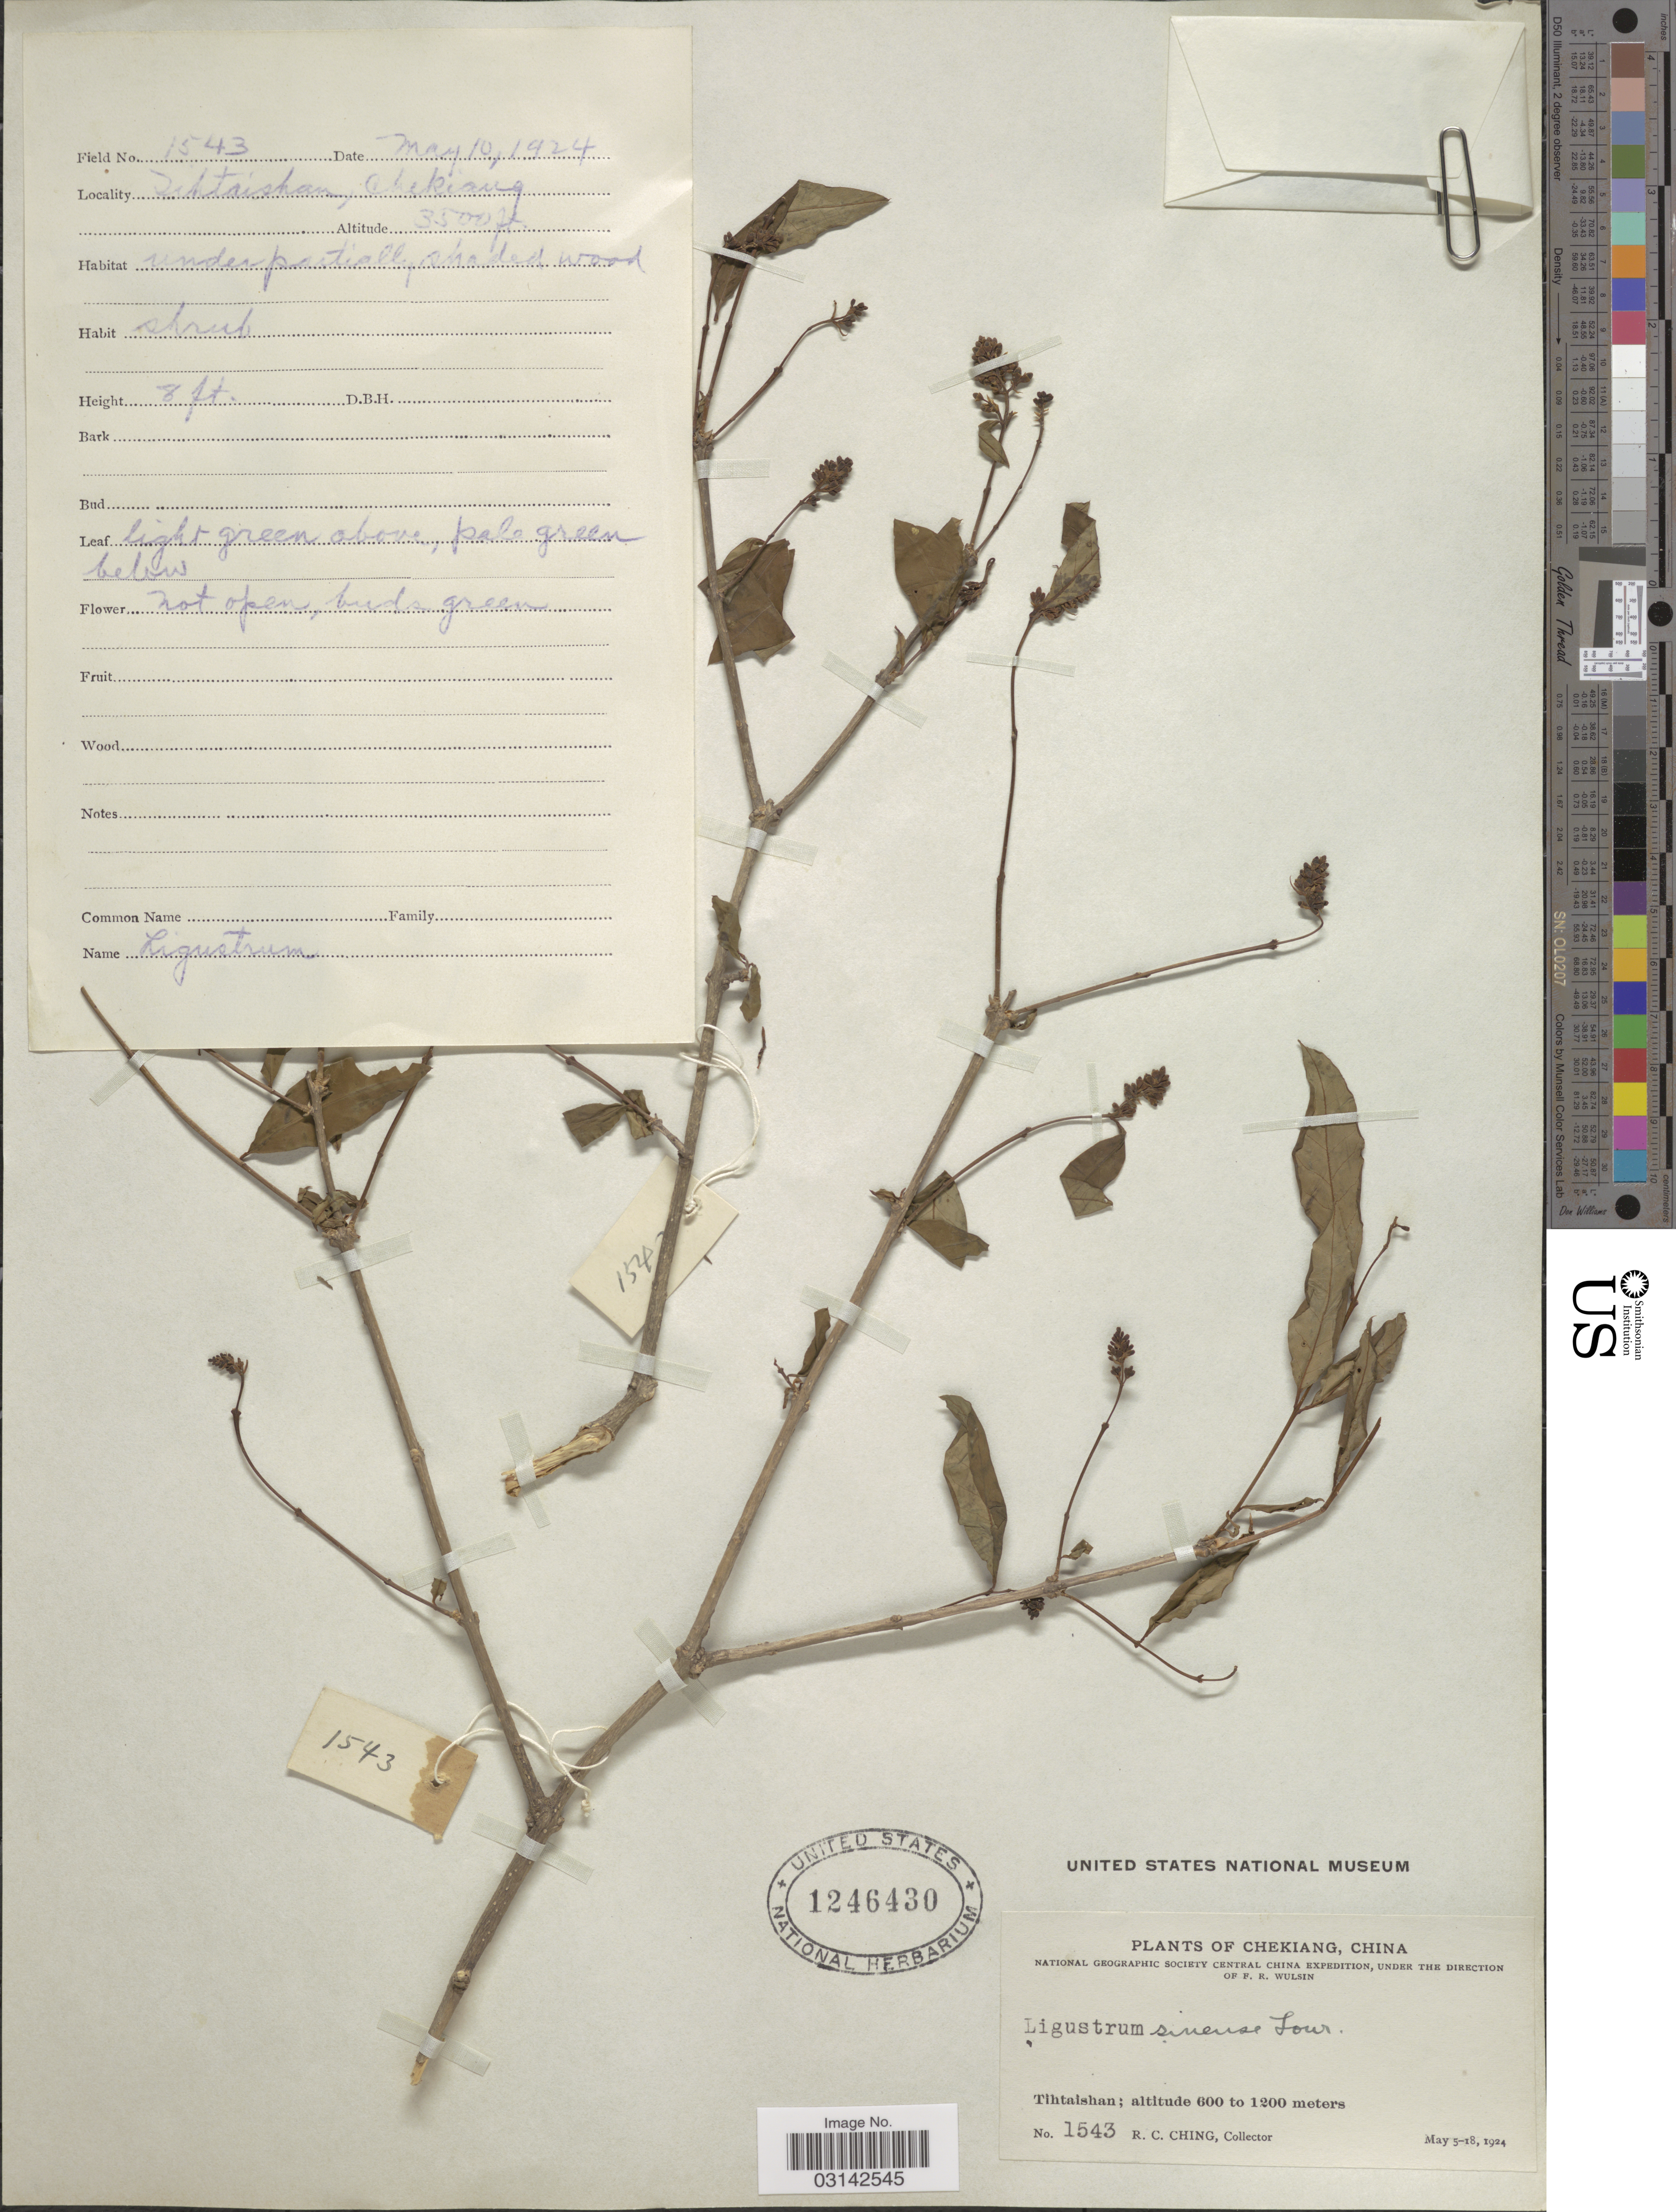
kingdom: Plantae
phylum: Tracheophyta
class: Magnoliopsida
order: Lamiales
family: Oleaceae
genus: Ligustrum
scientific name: Ligustrum sinense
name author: Lour.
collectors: R. C. Ching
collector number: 1543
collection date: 1924-05-10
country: China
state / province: Zhejiang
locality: Chekiang, Tihtaishan.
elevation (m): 1067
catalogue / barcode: US 1246430